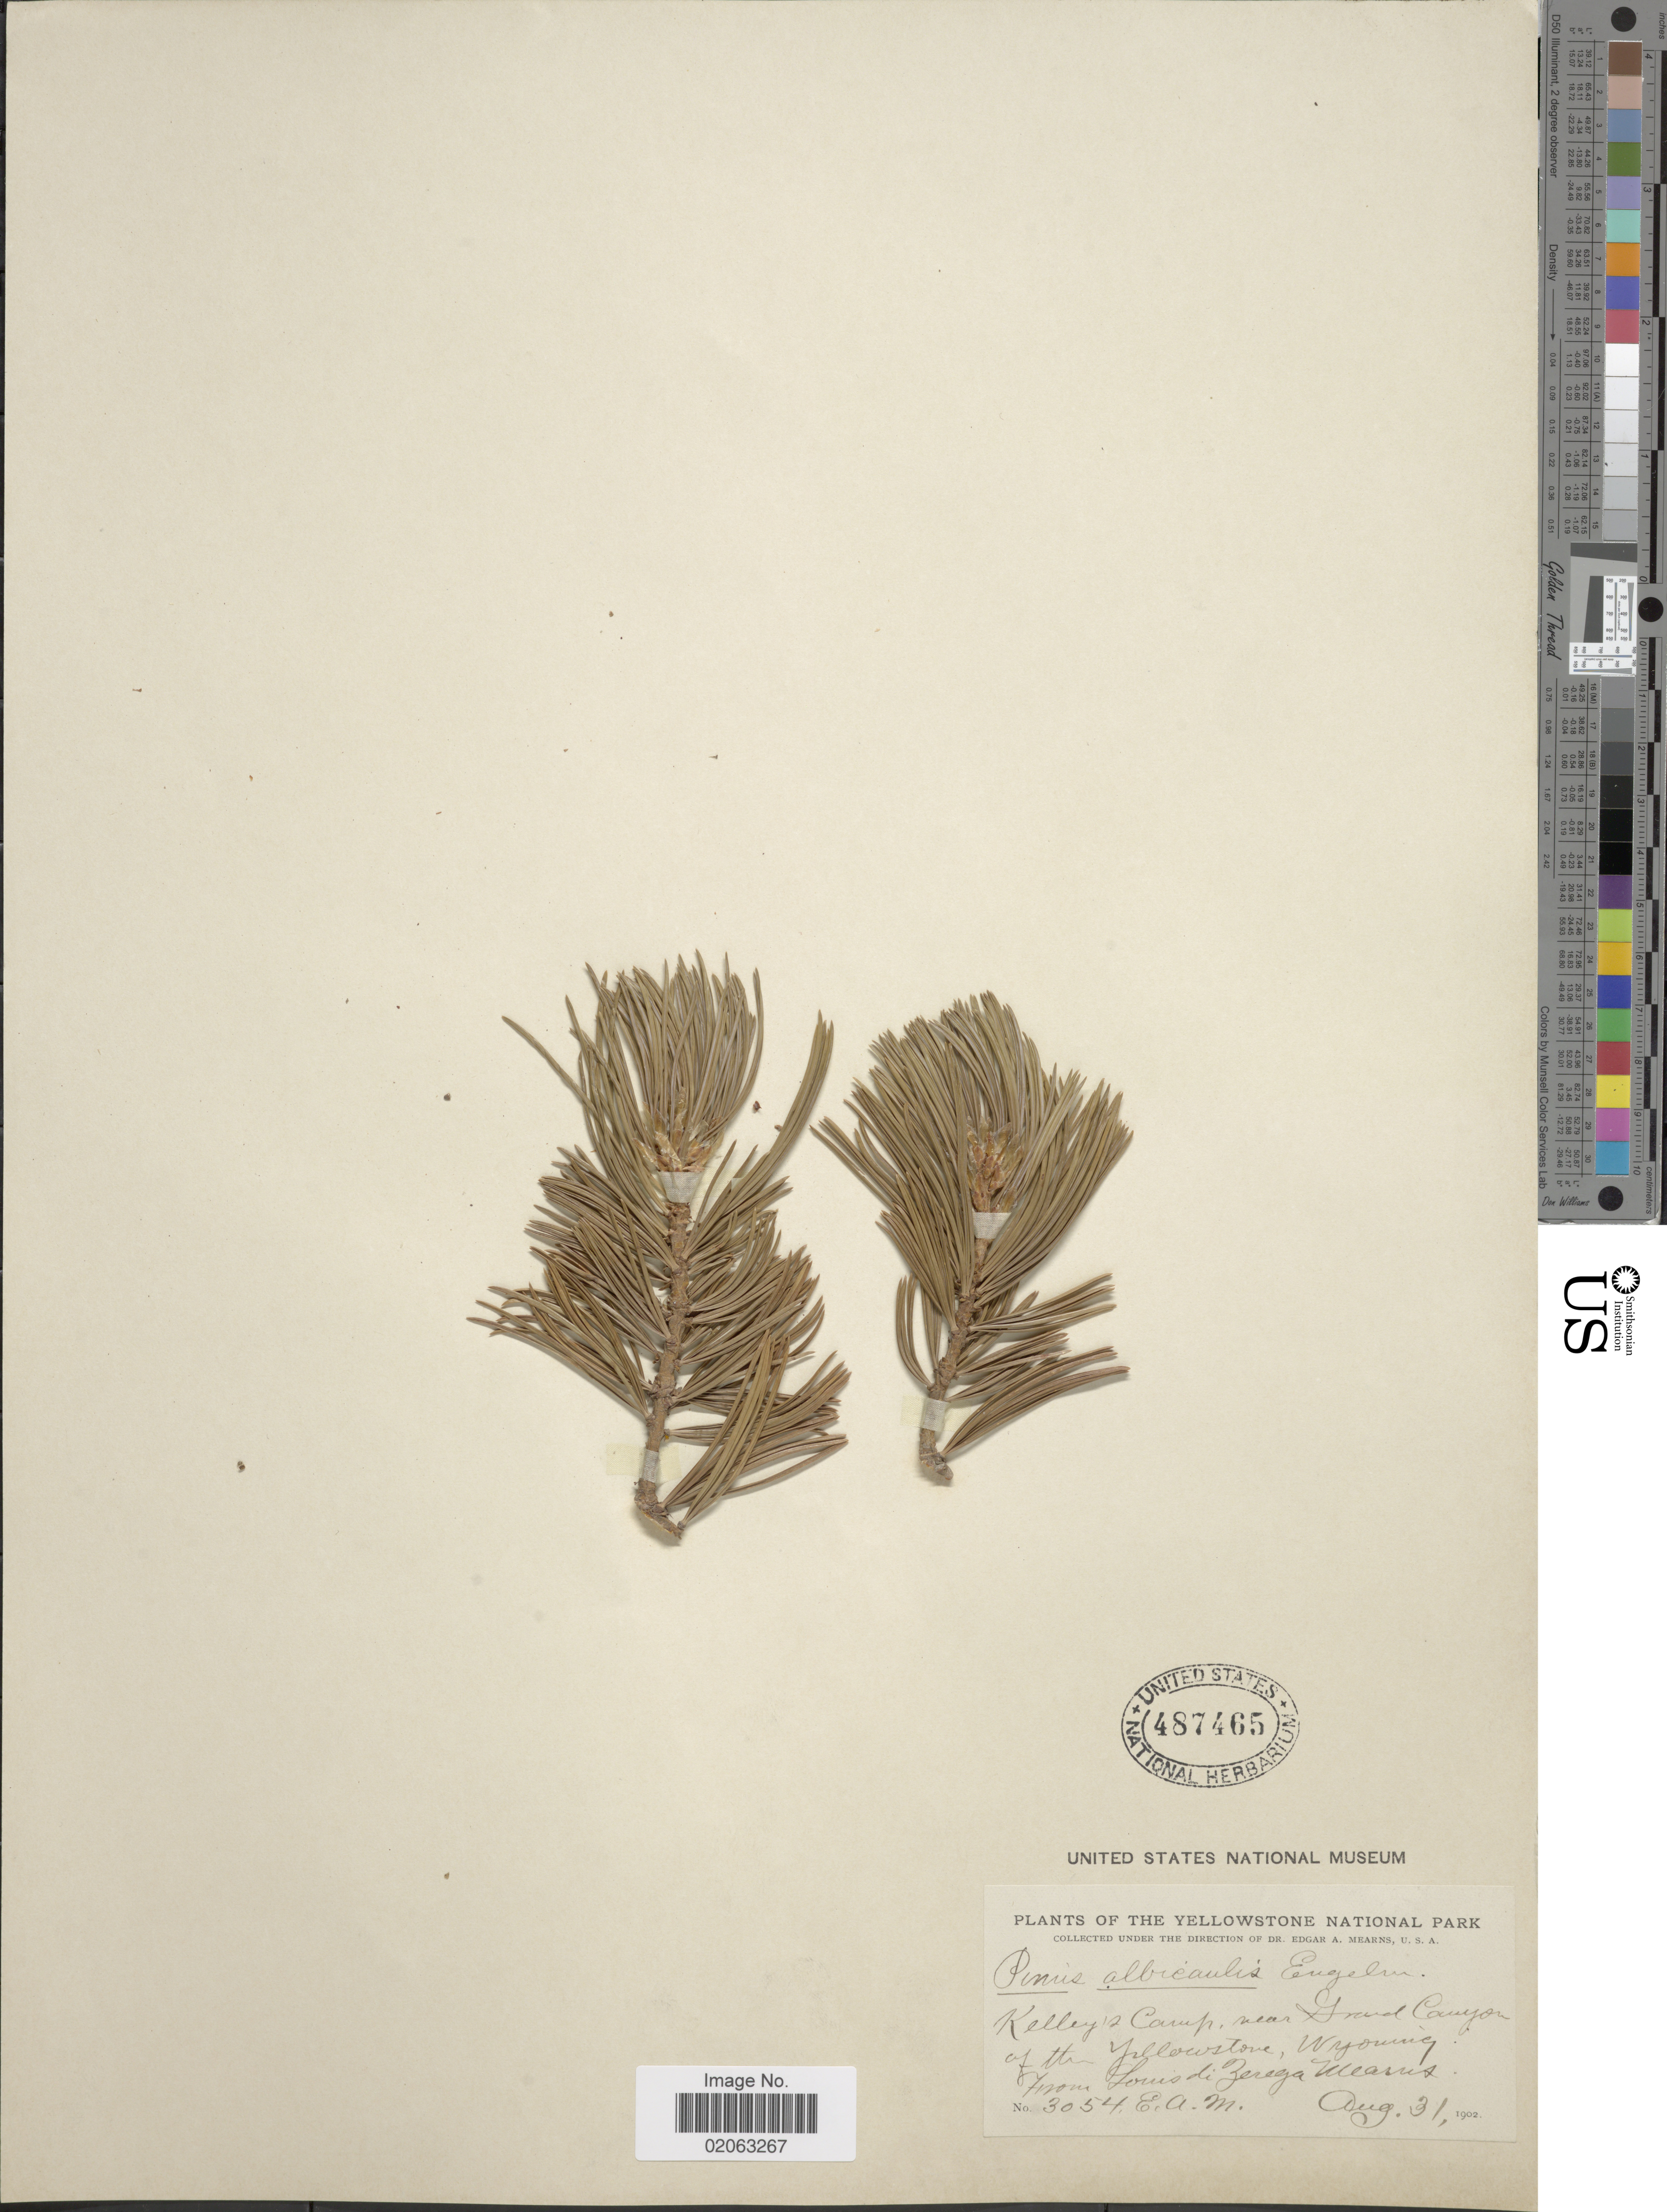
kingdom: Plantae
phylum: Tracheophyta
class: Pinopsida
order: Pinales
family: Pinaceae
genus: Pinus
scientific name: Pinus albicaulis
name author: Engelm.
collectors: E. A. Mearns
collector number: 3054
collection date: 1902-08-31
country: United States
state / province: Wyoming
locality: The Yellowstone National Park, Kelley's Camp, near Grand Canyon of the Yellowstone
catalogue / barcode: US 487465